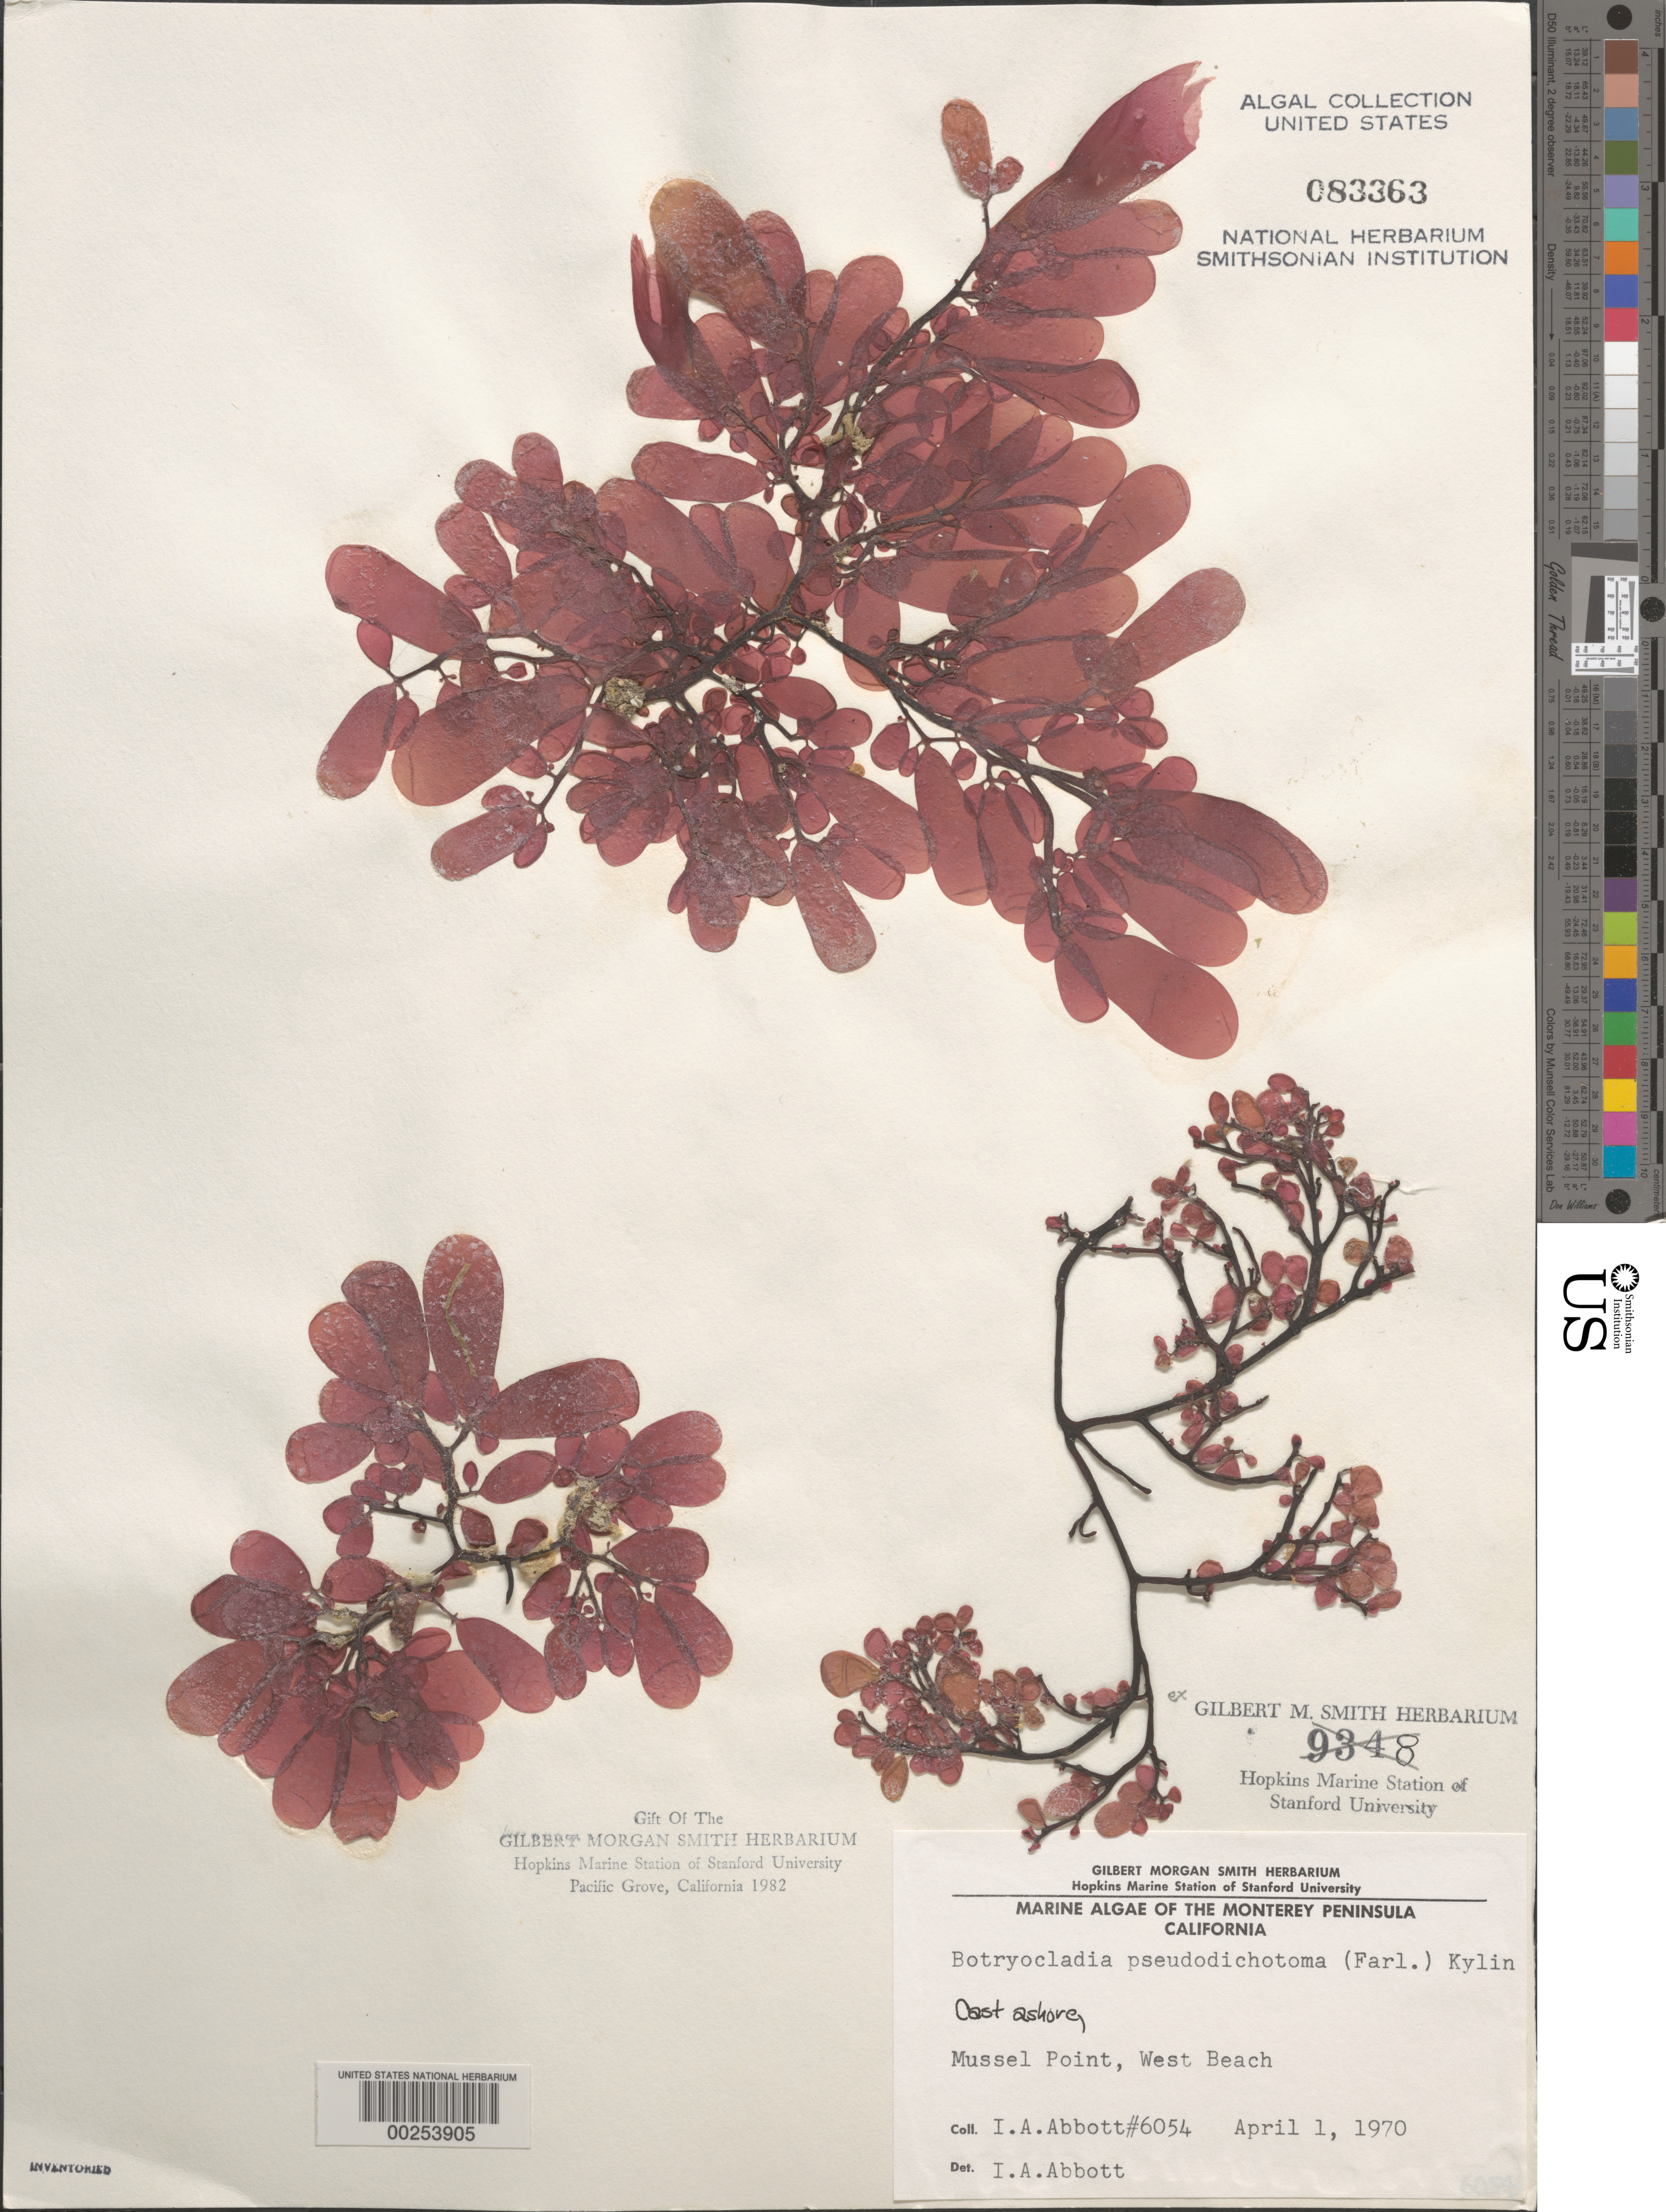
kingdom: Plantae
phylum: Rhodophyta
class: Florideophyceae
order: Rhodymeniales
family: Rhodymeniaceae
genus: Botryocladia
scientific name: Botryocladia pseudodichotoma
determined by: Abbott, Isabella A.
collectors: I. A. Abbott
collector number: IAA 6054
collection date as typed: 01 Apr 1970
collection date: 1970-04-01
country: United States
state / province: California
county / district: Monterey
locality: West Beach of Mussel Point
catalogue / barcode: US 83363